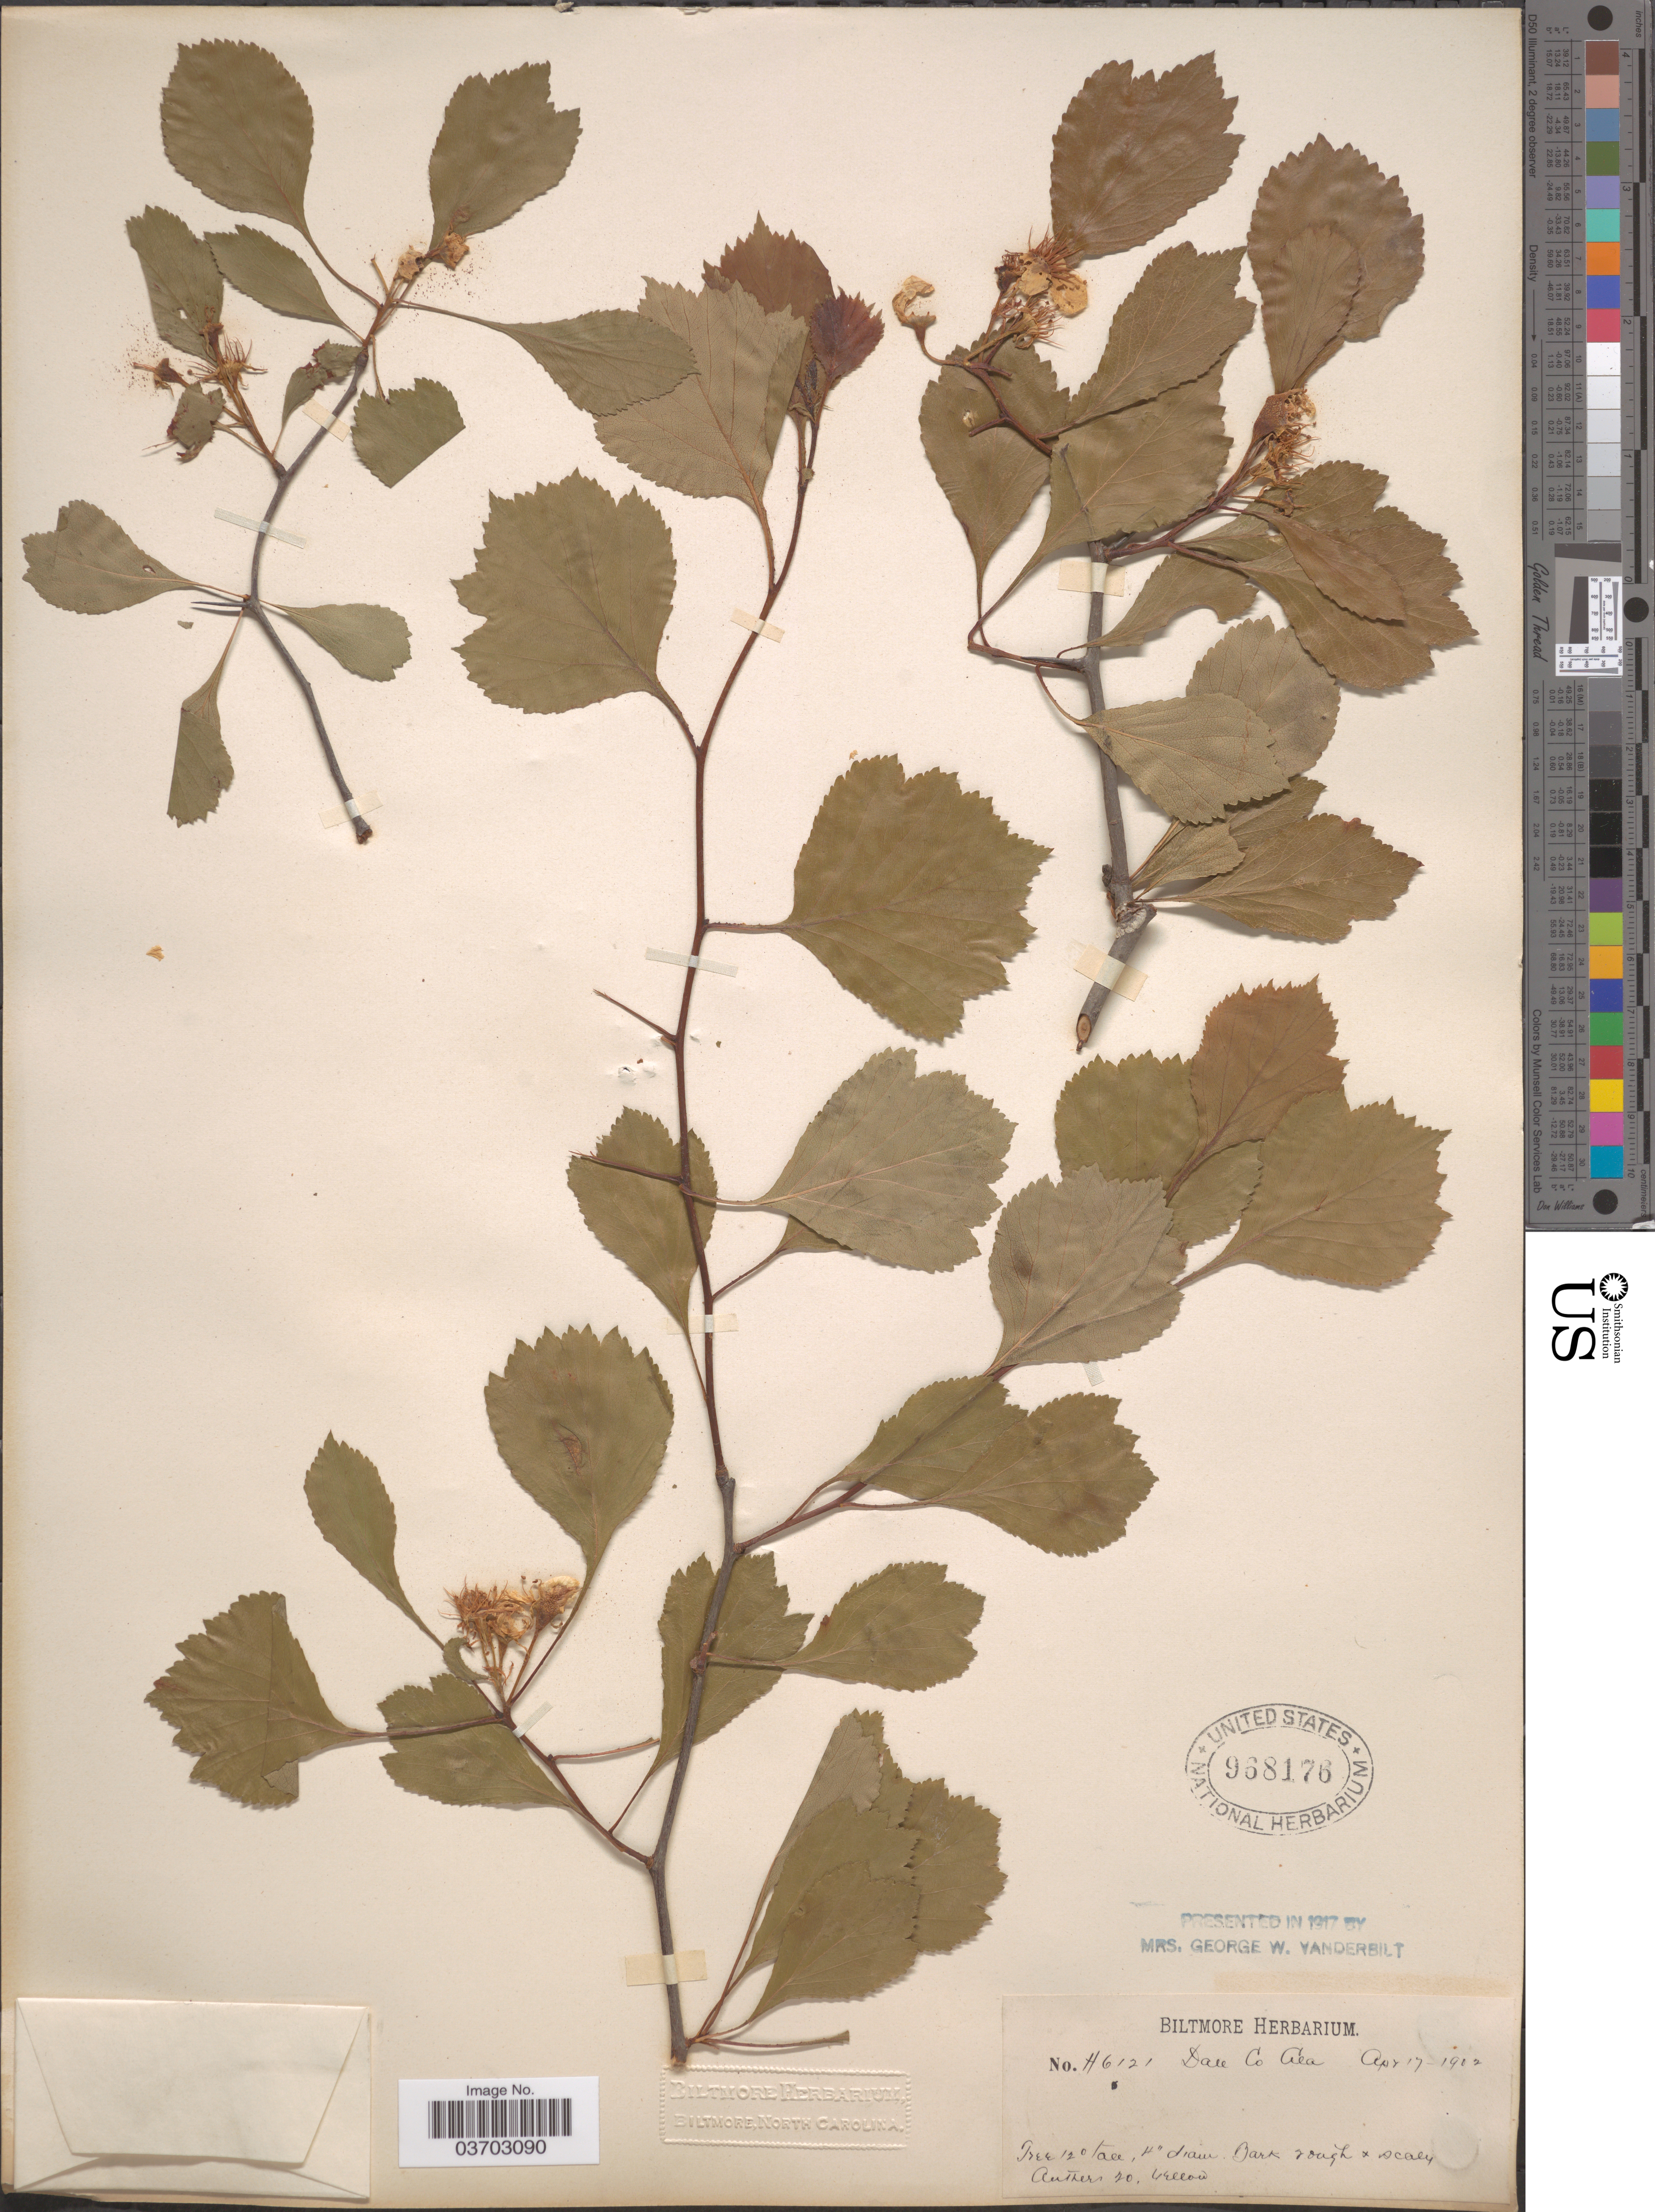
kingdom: Plantae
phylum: Tracheophyta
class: Magnoliopsida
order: Rosales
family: Rosaceae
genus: Crataegus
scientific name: Crataegus sp.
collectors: ex herb. Biltmore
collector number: H6121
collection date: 1912-04-17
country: United States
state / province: Alabama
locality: Dale Co.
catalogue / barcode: US 968176